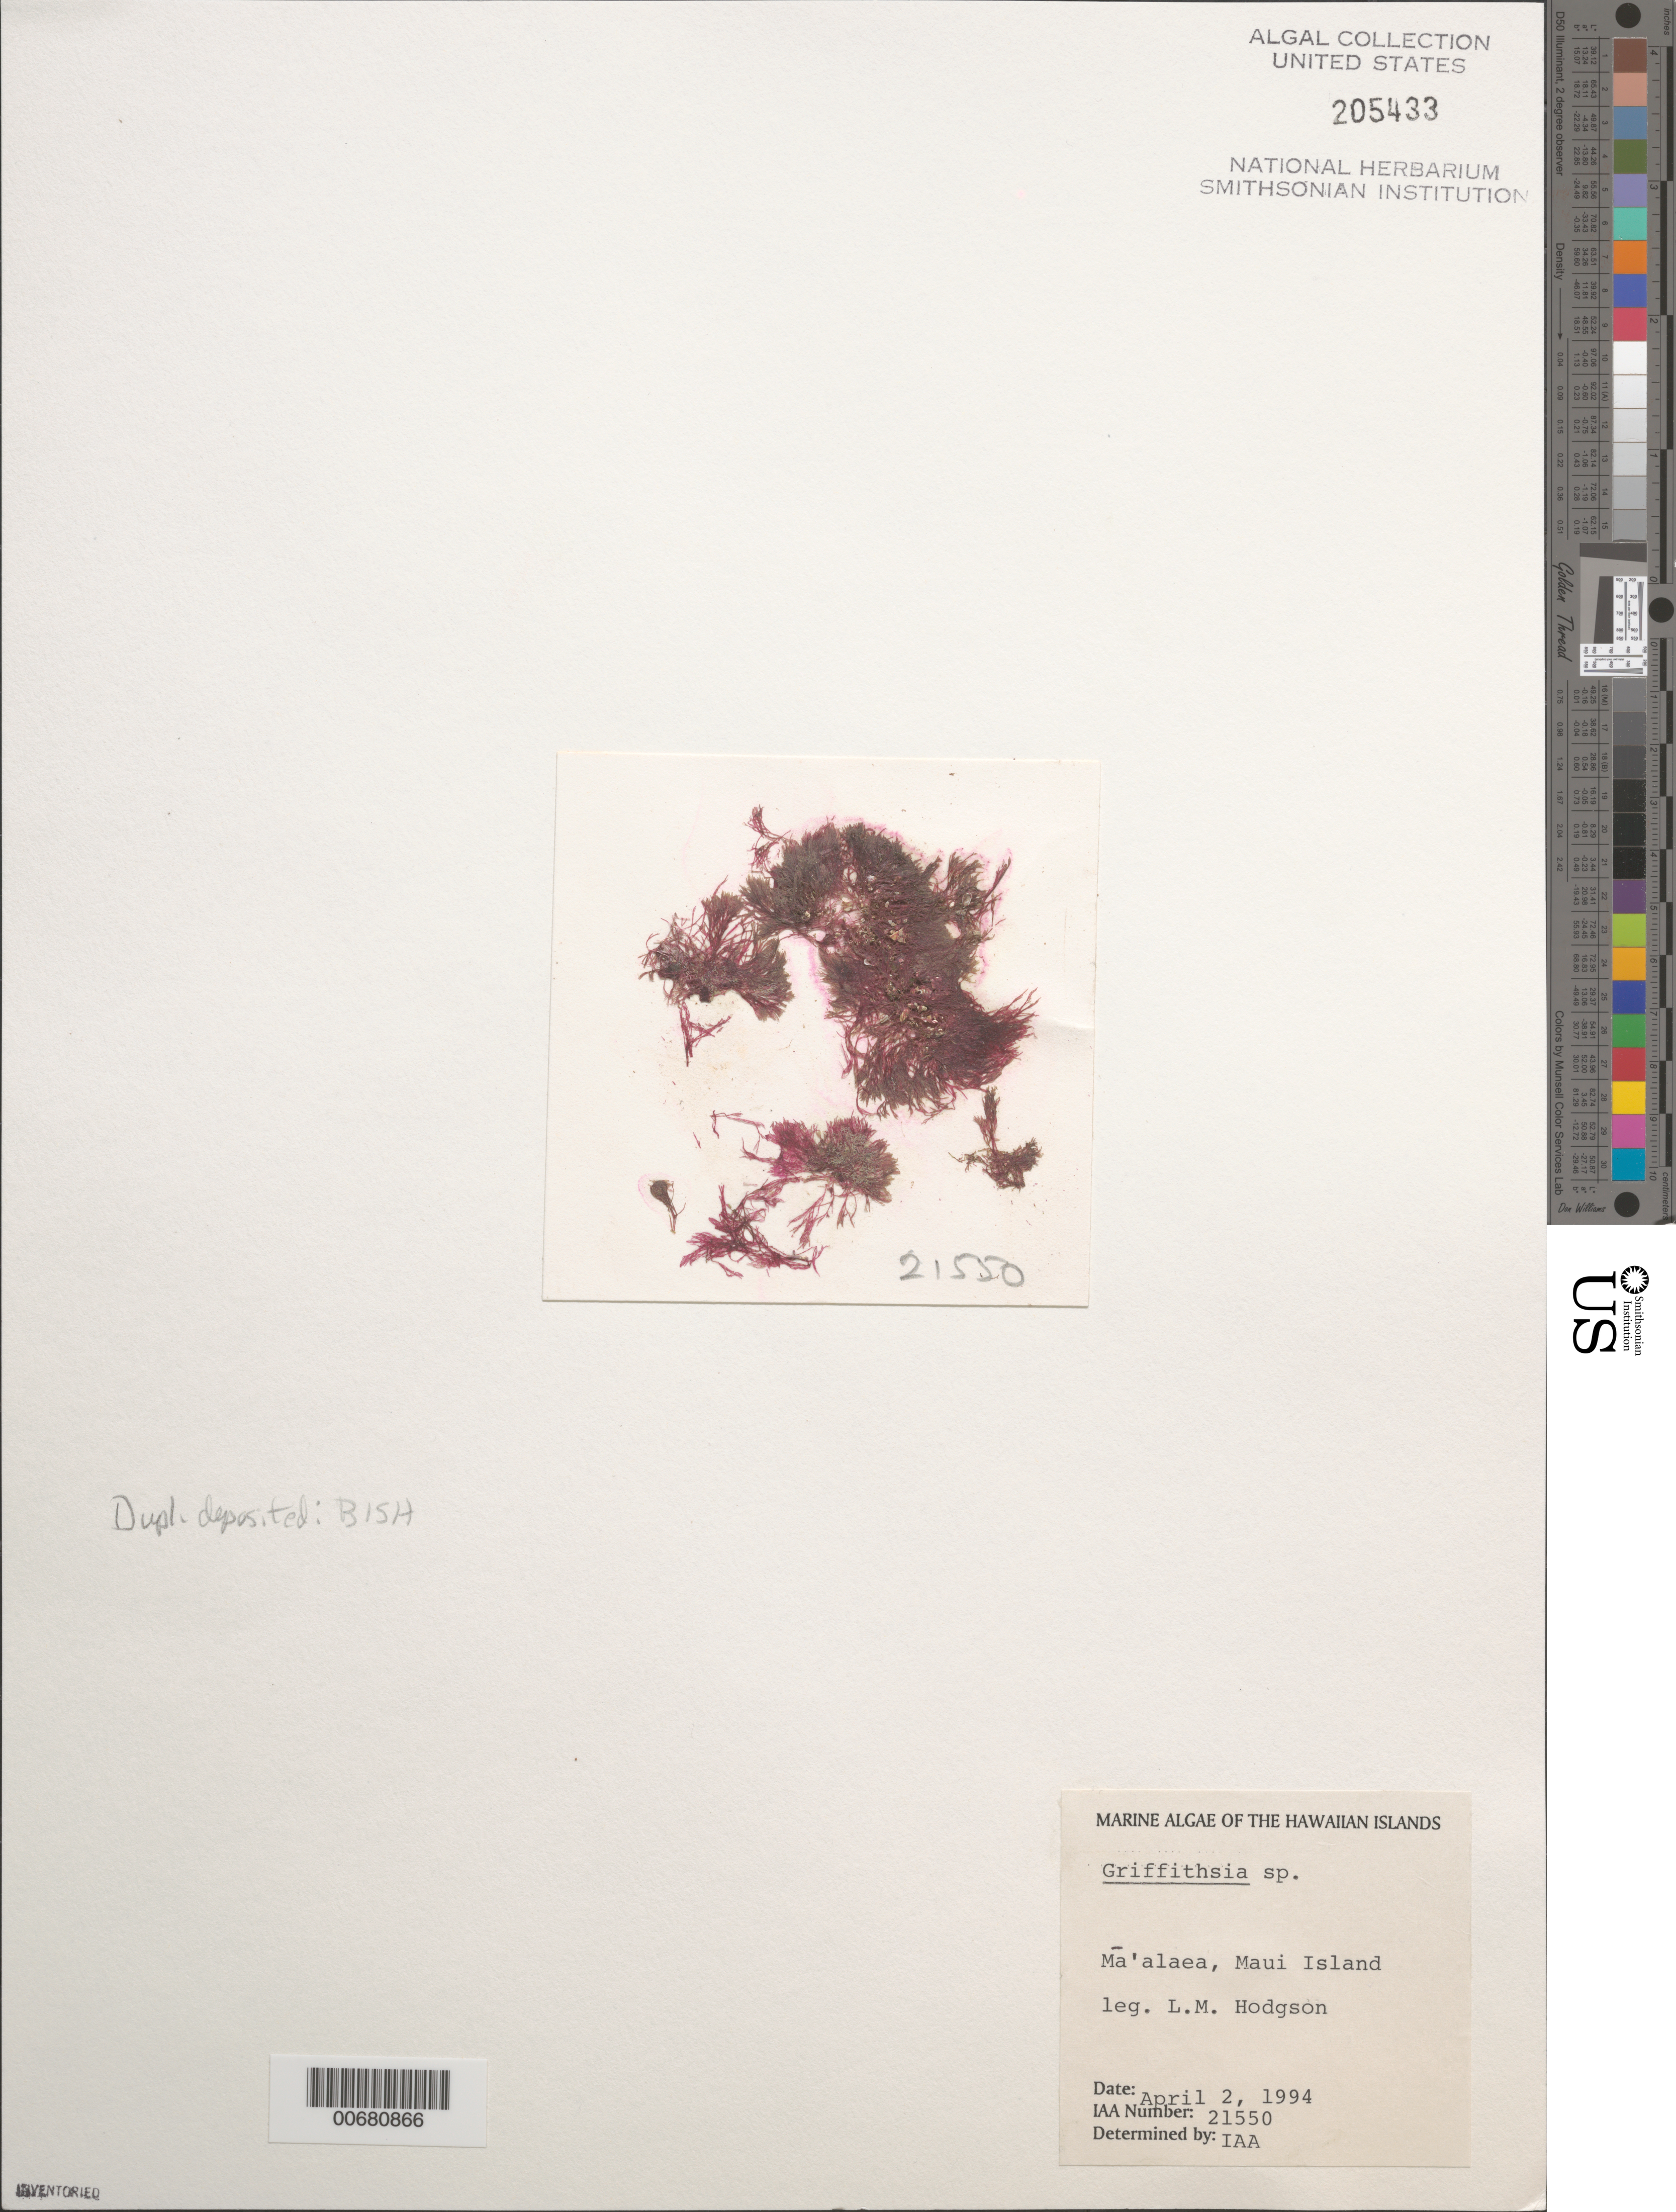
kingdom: Plantae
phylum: Rhodophyta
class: Florideophyceae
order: Ceramiales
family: Wrangeliaceae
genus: Griffithsia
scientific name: Griffithsia sp.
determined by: Abbott, Isabella A.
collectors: L. M. Hodgson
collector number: IAA 21550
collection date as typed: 02 Apr 1994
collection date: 1994-04-02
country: United States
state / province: Hawaii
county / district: Maui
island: Maui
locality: Ma'alaea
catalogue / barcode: US 205433